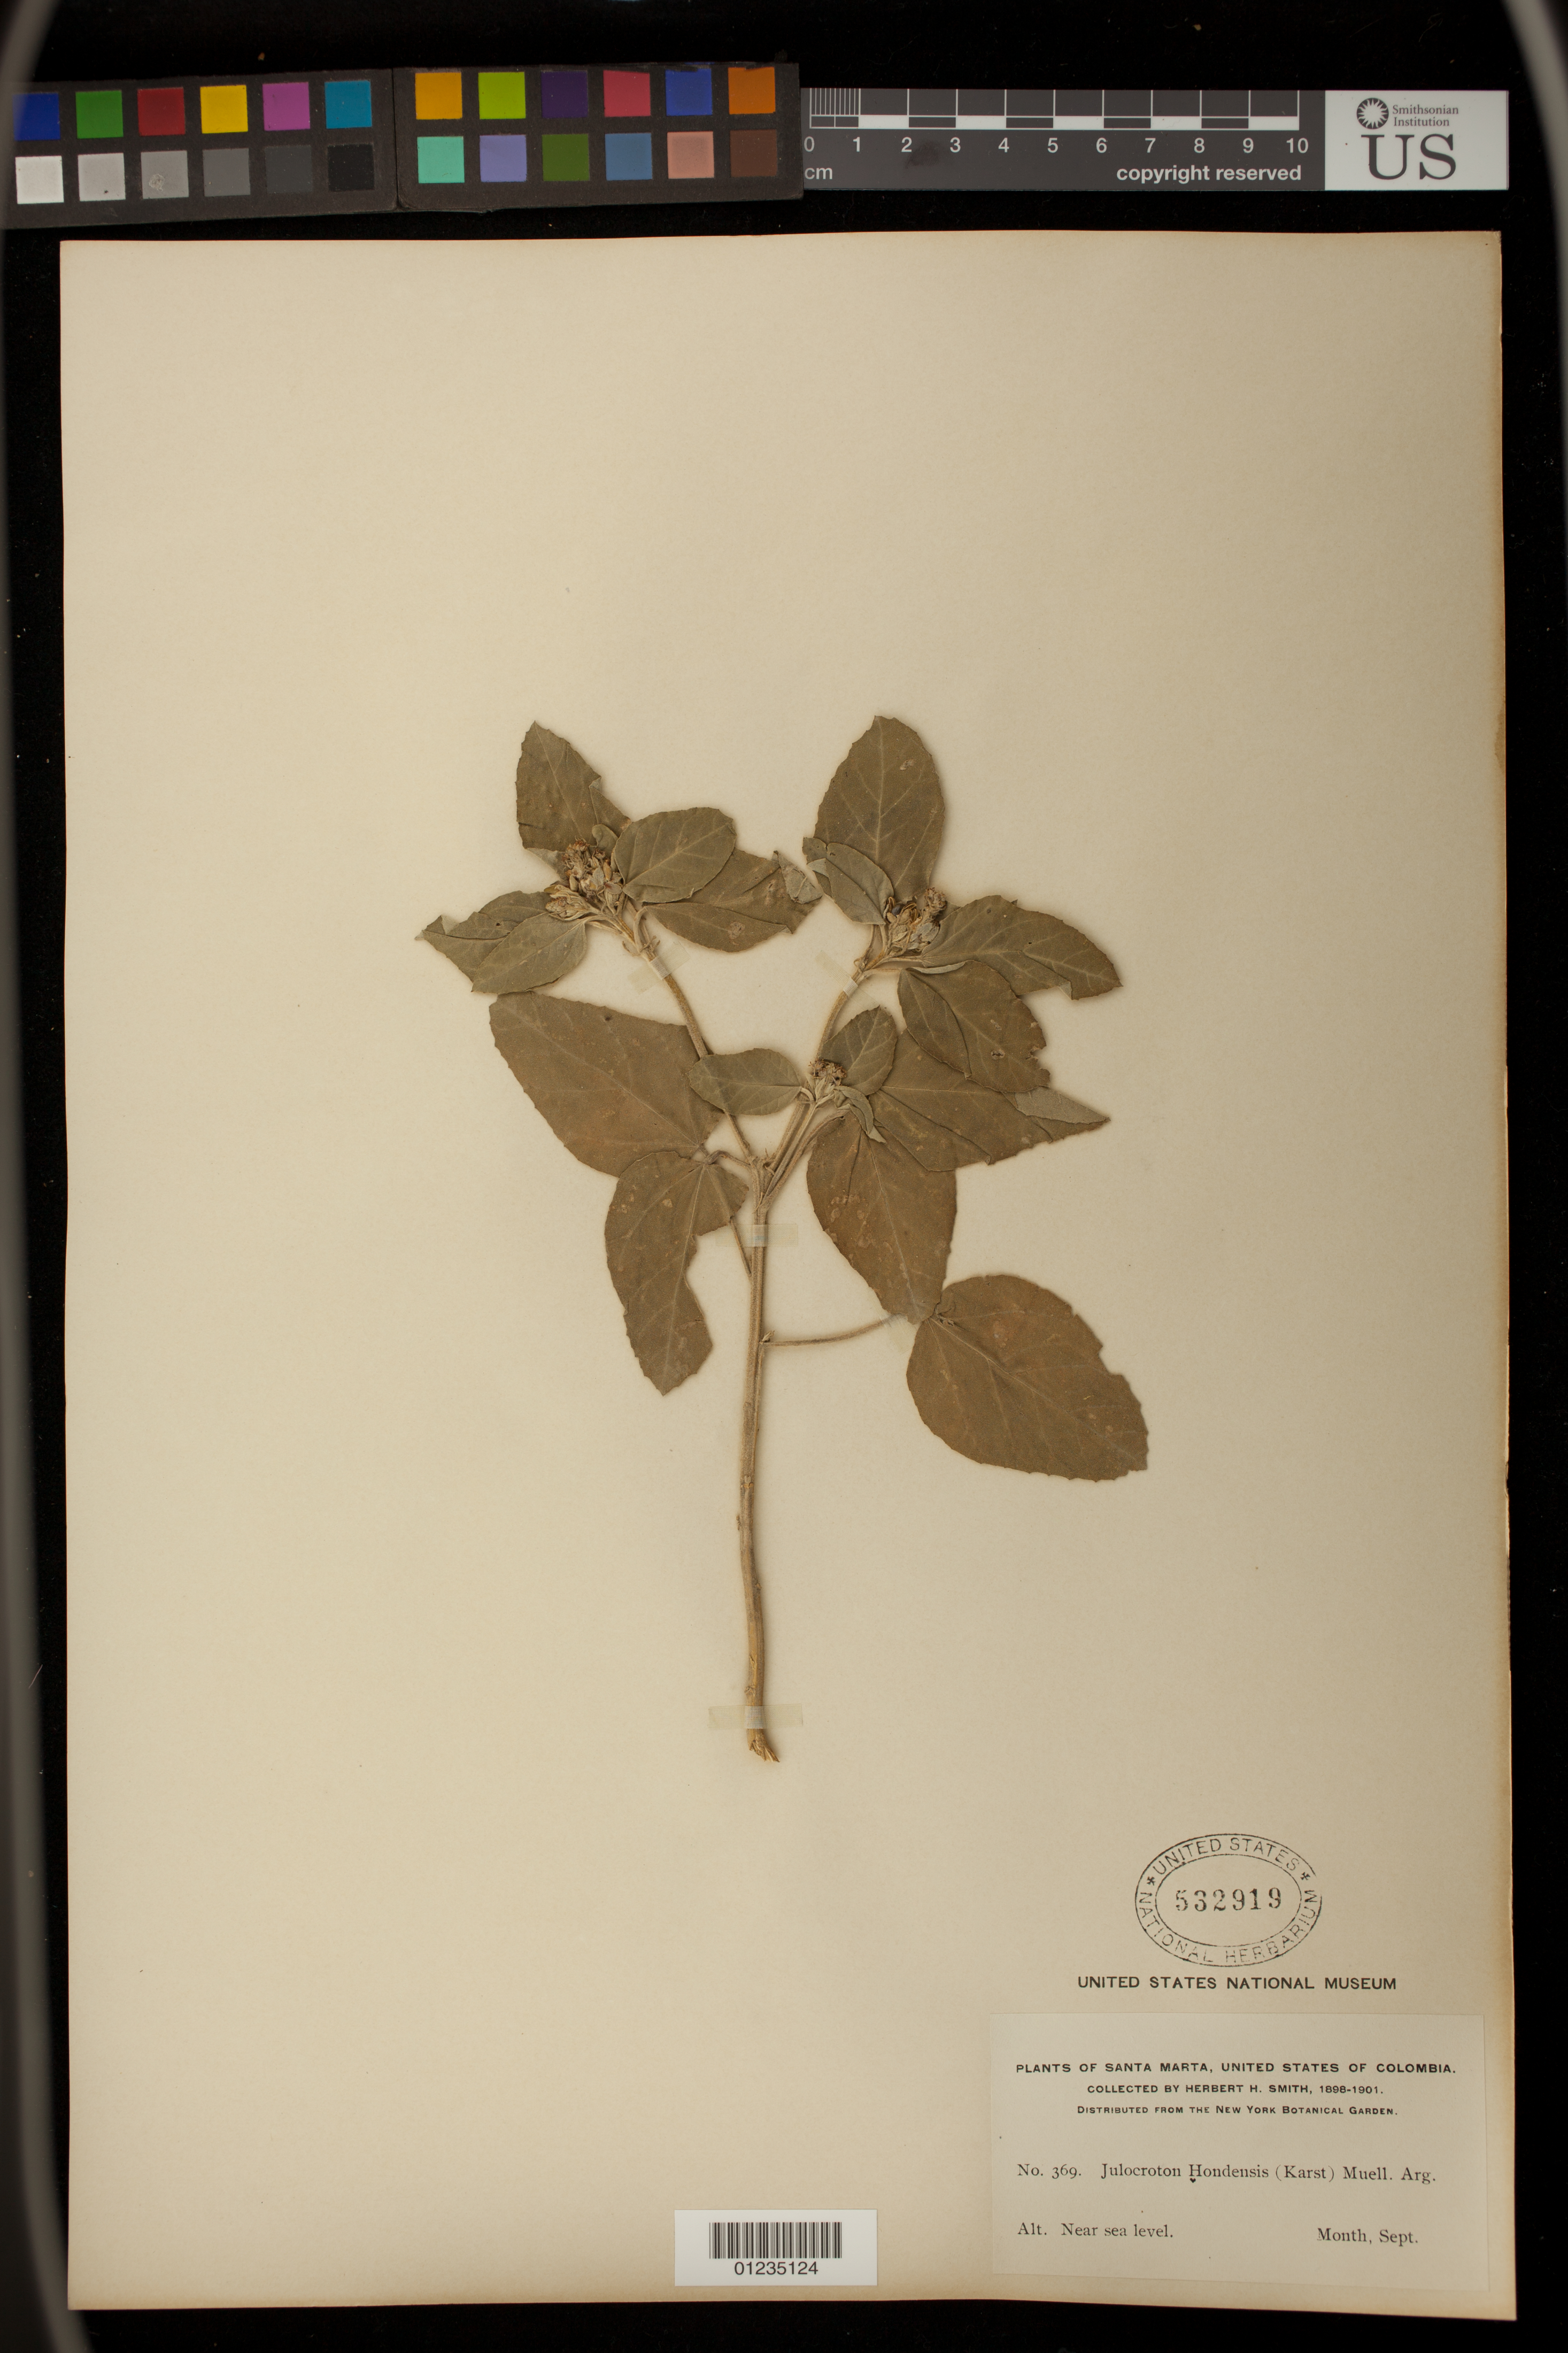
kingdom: Plantae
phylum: Tracheophyta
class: Magnoliopsida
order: Malpighiales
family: Euphorbiaceae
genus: Julocroton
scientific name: Julocroton argenteus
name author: (L.) Didr.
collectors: H. H. Smith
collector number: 369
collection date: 1898-09/1901-09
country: Colombia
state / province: Magdalena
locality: Santa Marta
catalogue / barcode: US 532919